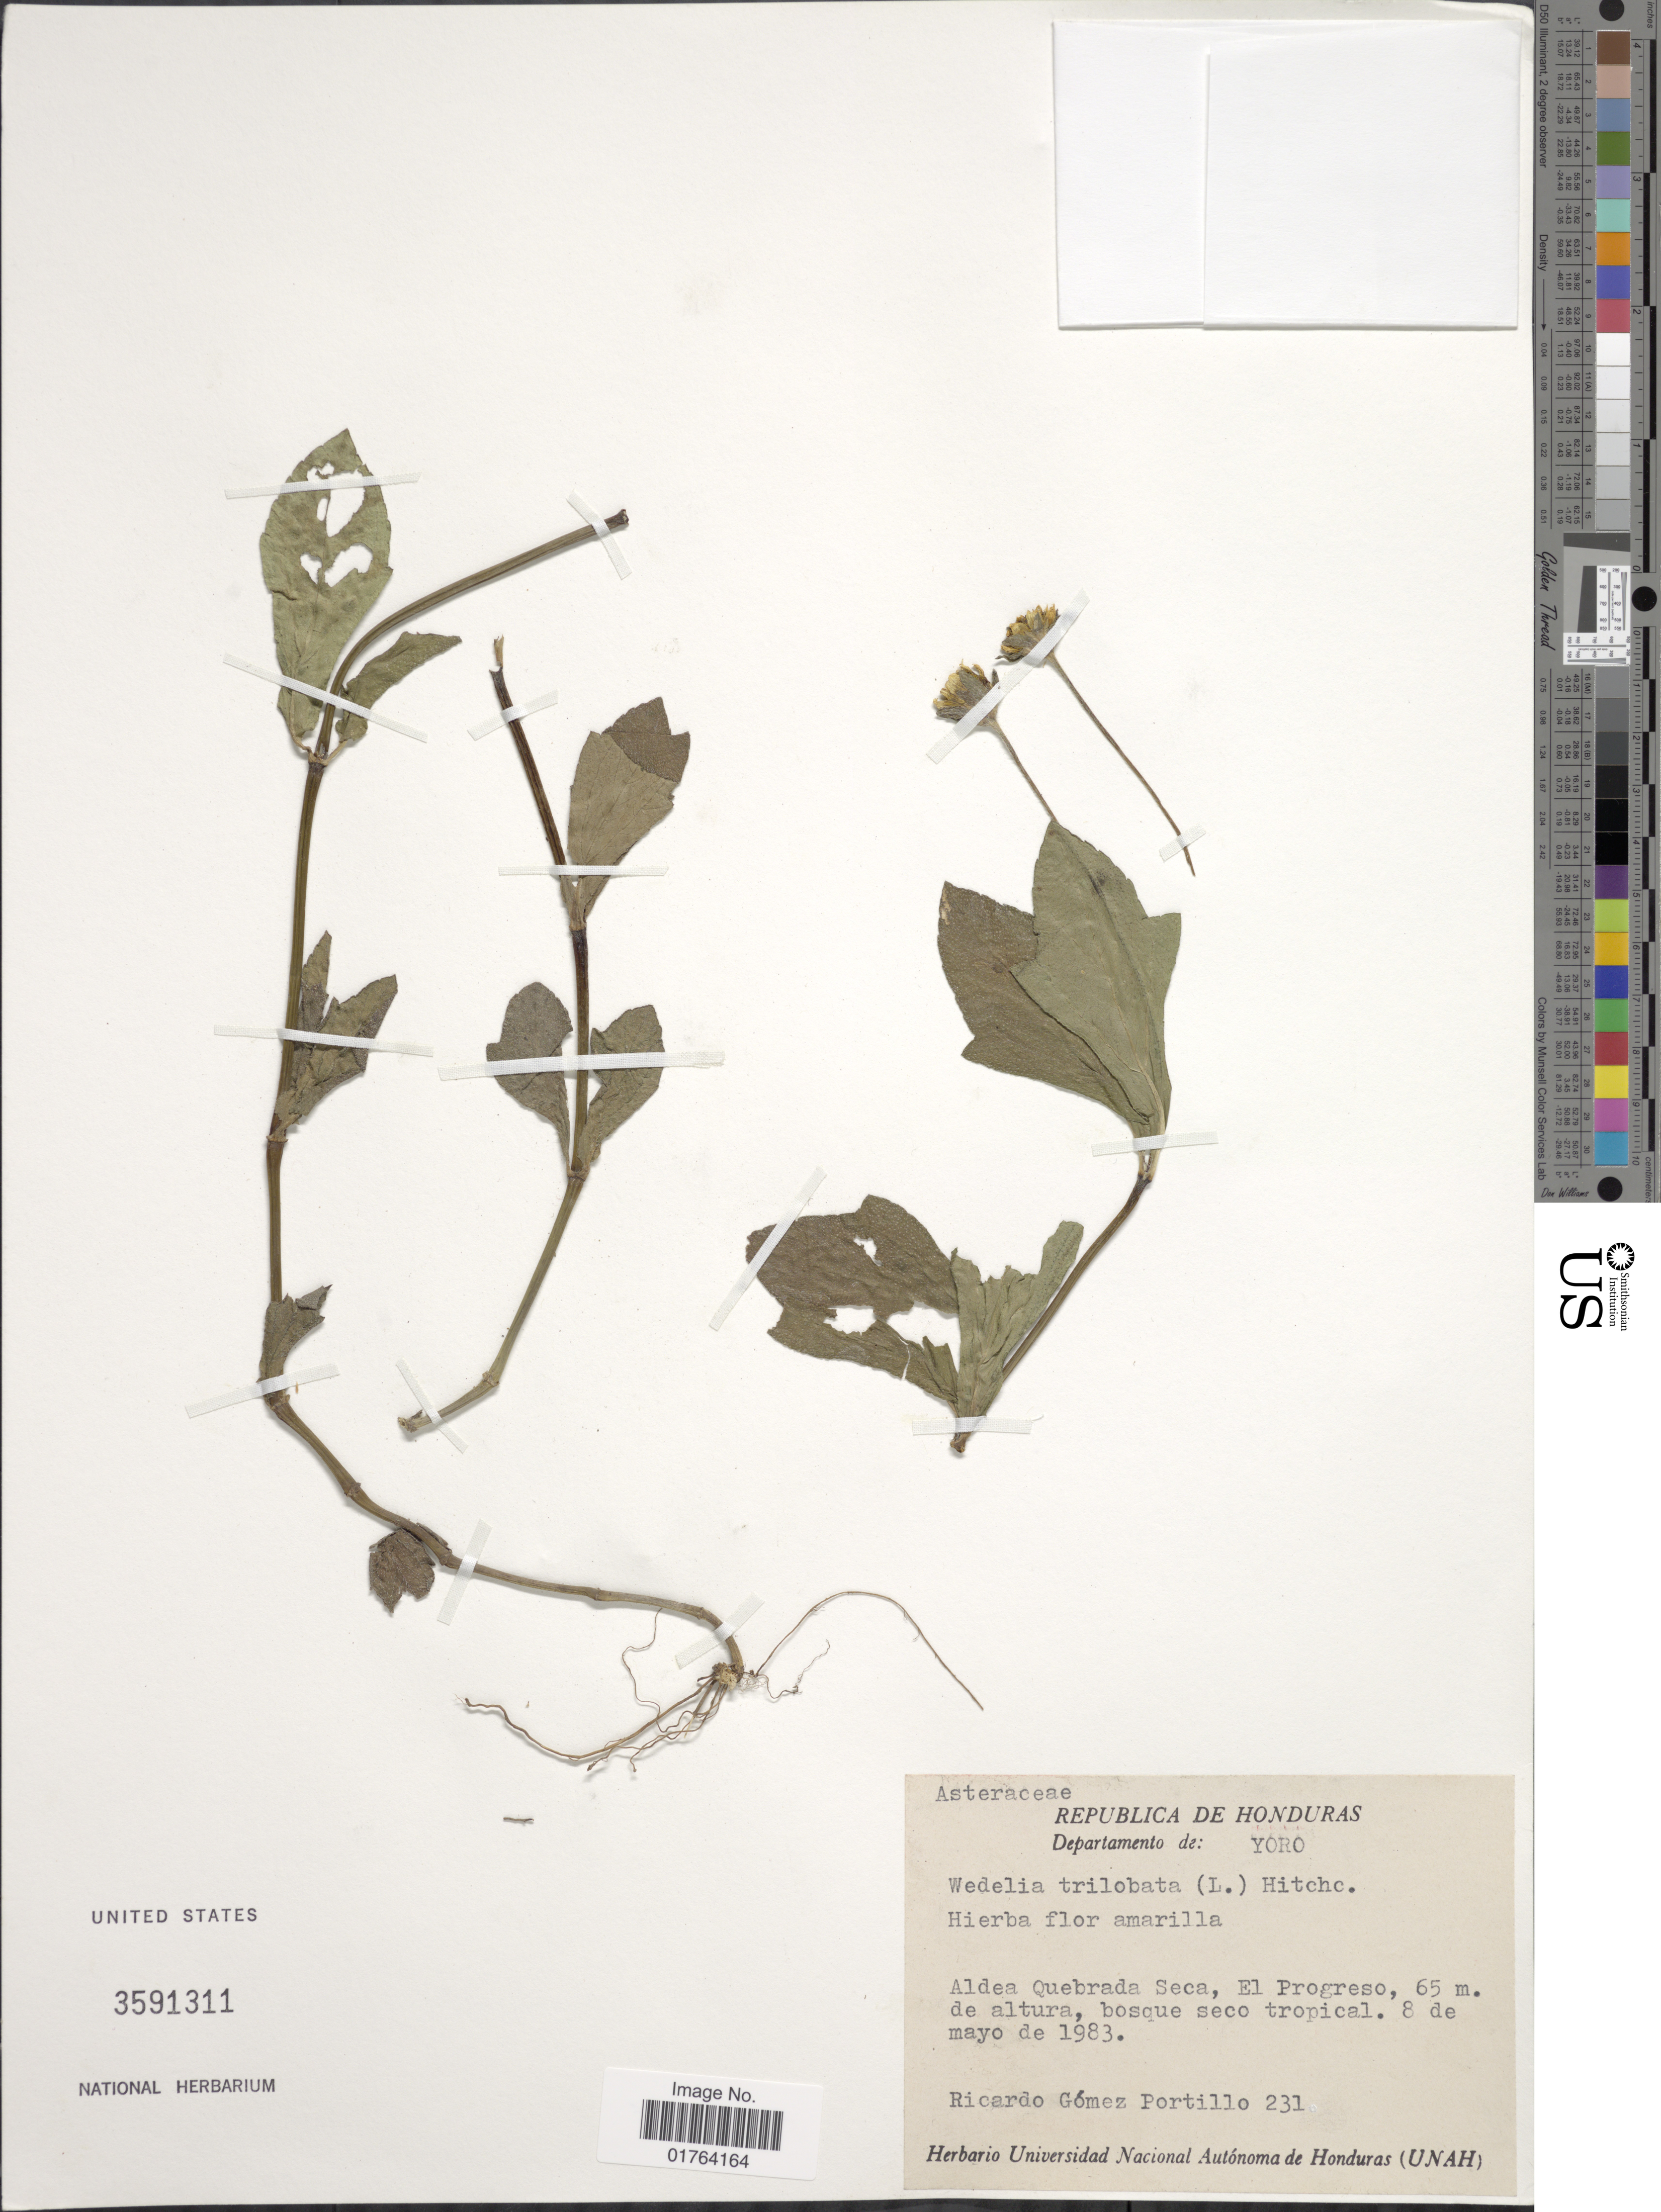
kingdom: Plantae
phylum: Tracheophyta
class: Magnoliopsida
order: Asterales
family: Asteraceae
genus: Sphagneticola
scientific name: Sphagneticola trilobata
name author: (L.) Pruski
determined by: Alves, M.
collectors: R. Portillo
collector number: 231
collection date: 1983-05-08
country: Honduras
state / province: Yoro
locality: Aldea Quebrada Seca, El Progreso, 65 m.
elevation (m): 65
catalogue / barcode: US 3591311